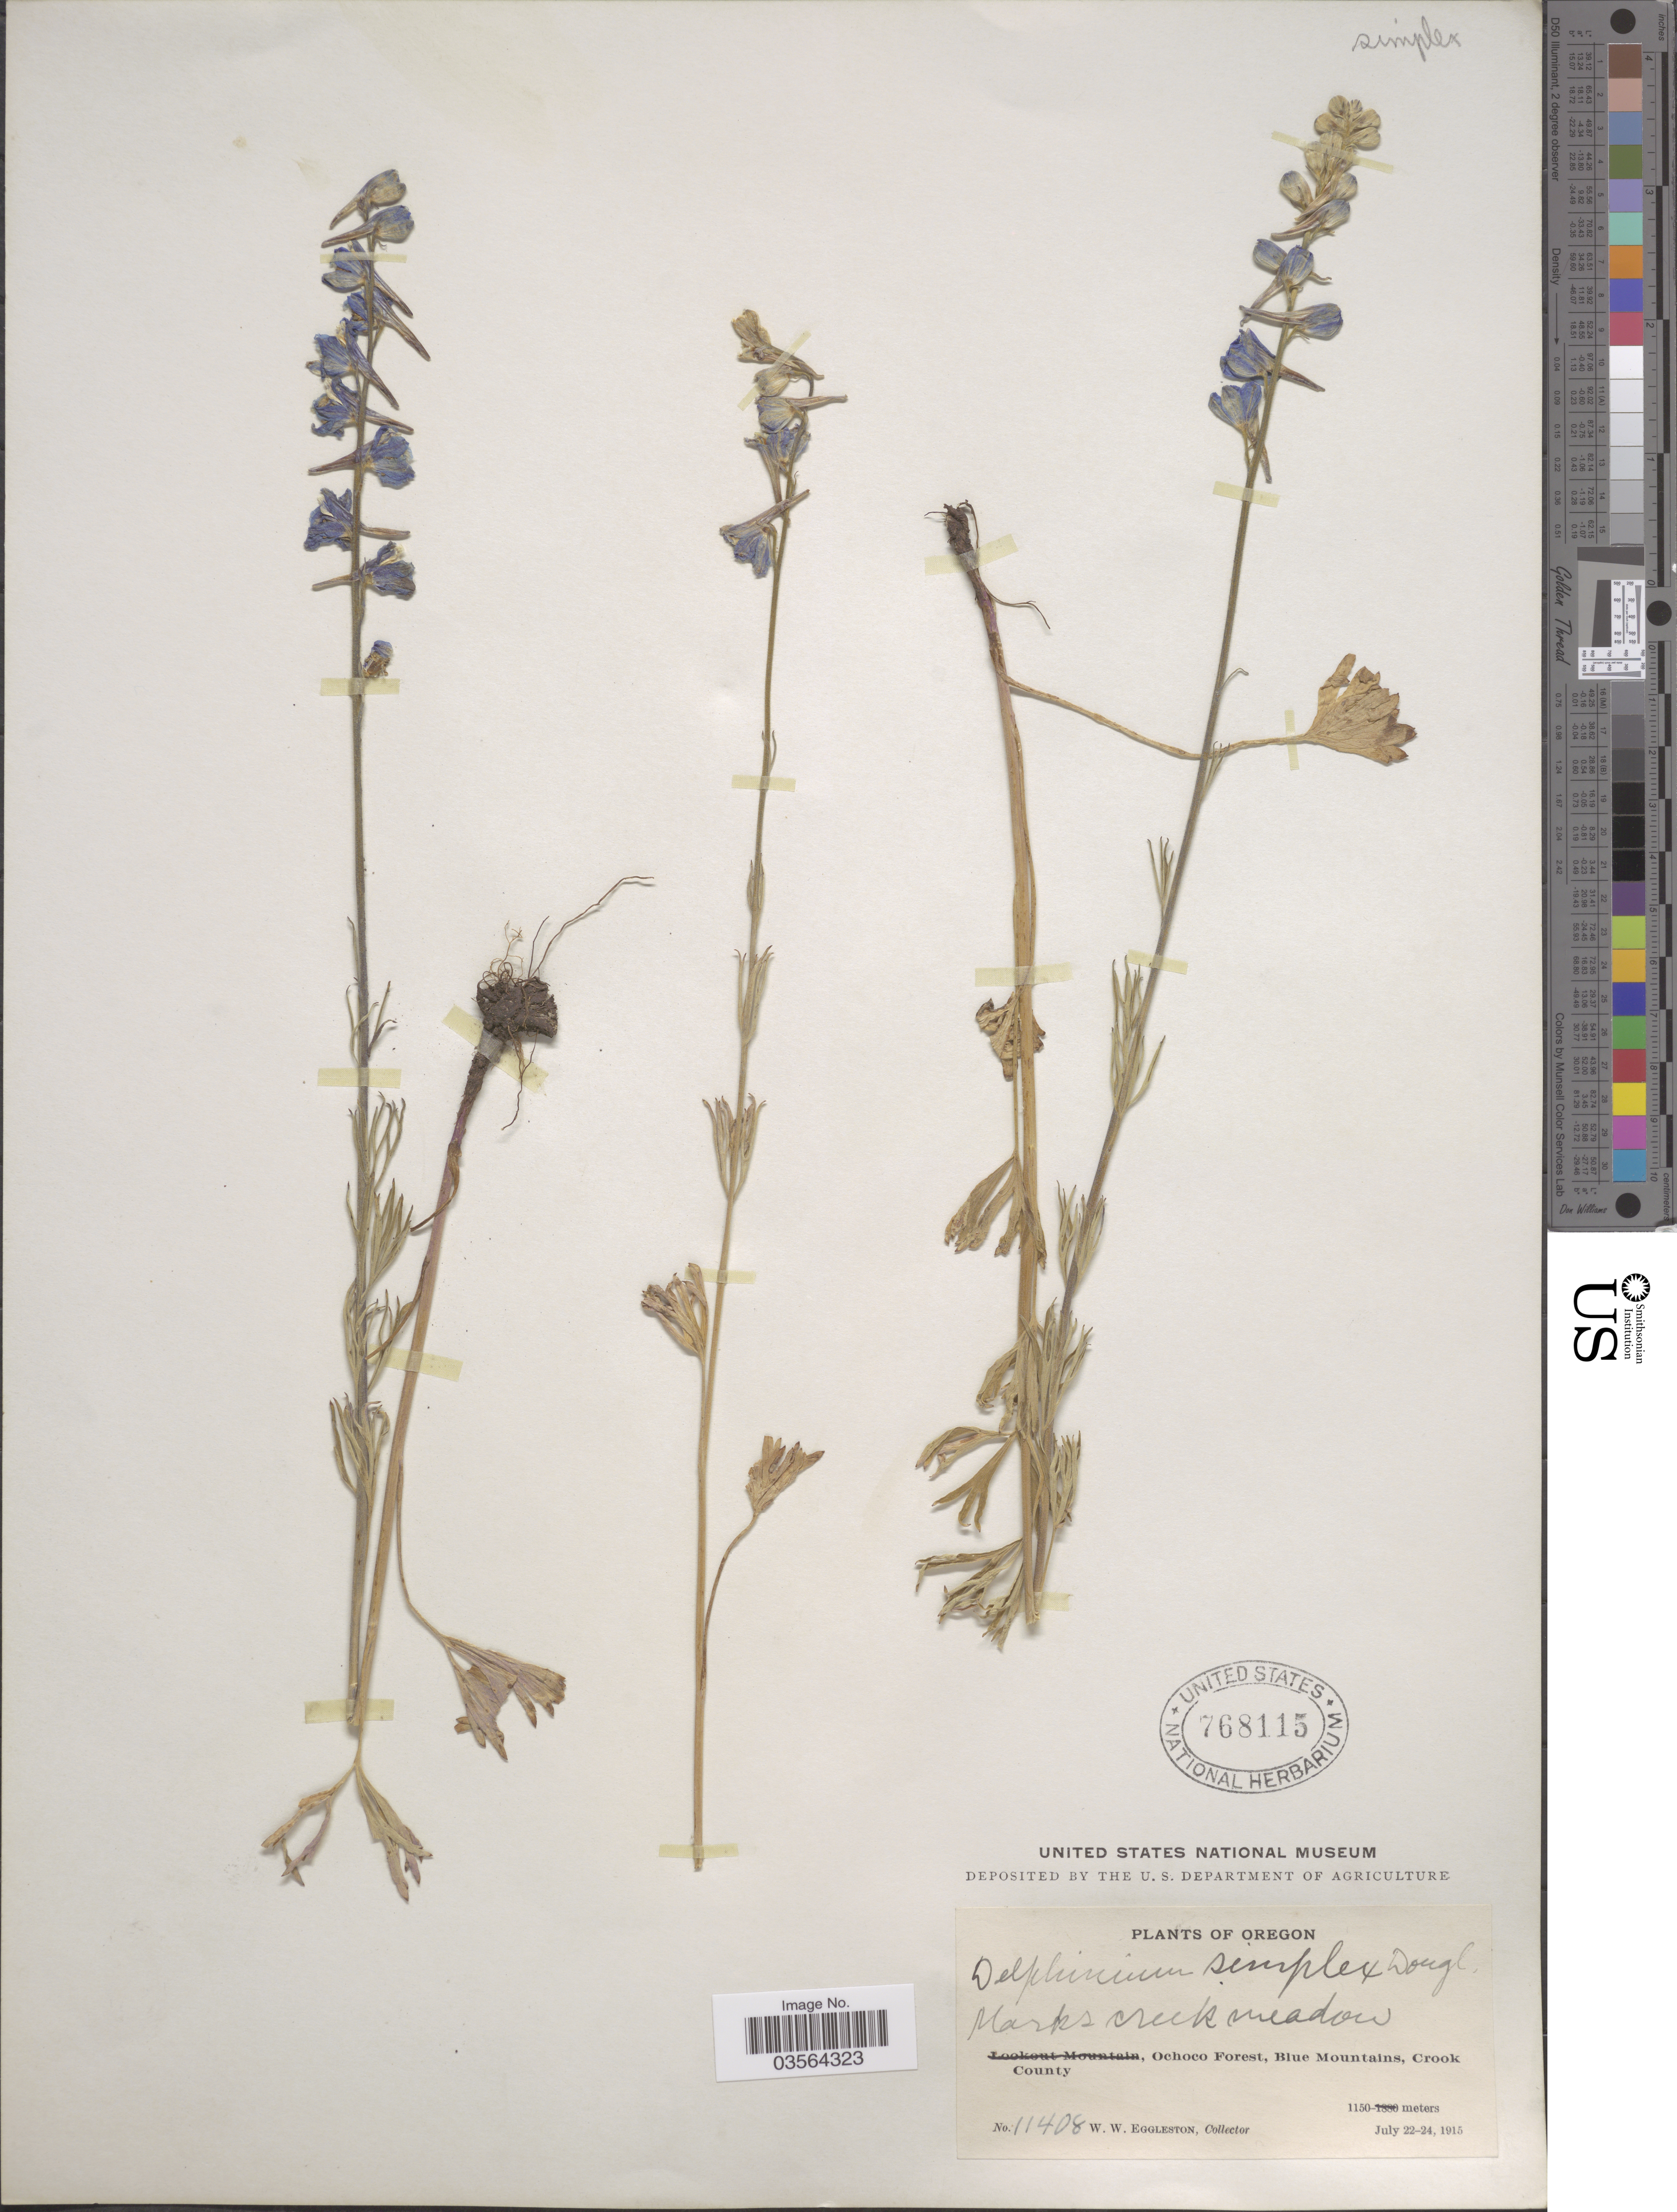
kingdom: Plantae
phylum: Tracheophyta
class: Magnoliopsida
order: Ranunculales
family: Ranunculaceae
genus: Delphinium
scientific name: Delphinium sp.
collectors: W. W. Eggleston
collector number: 11408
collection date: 1915-07-22/1915-07-24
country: United States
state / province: Oregon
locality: Marks creek meadow. Ochoco Forest, Blue Mountains, Crook County.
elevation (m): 1150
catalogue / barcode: US 768115